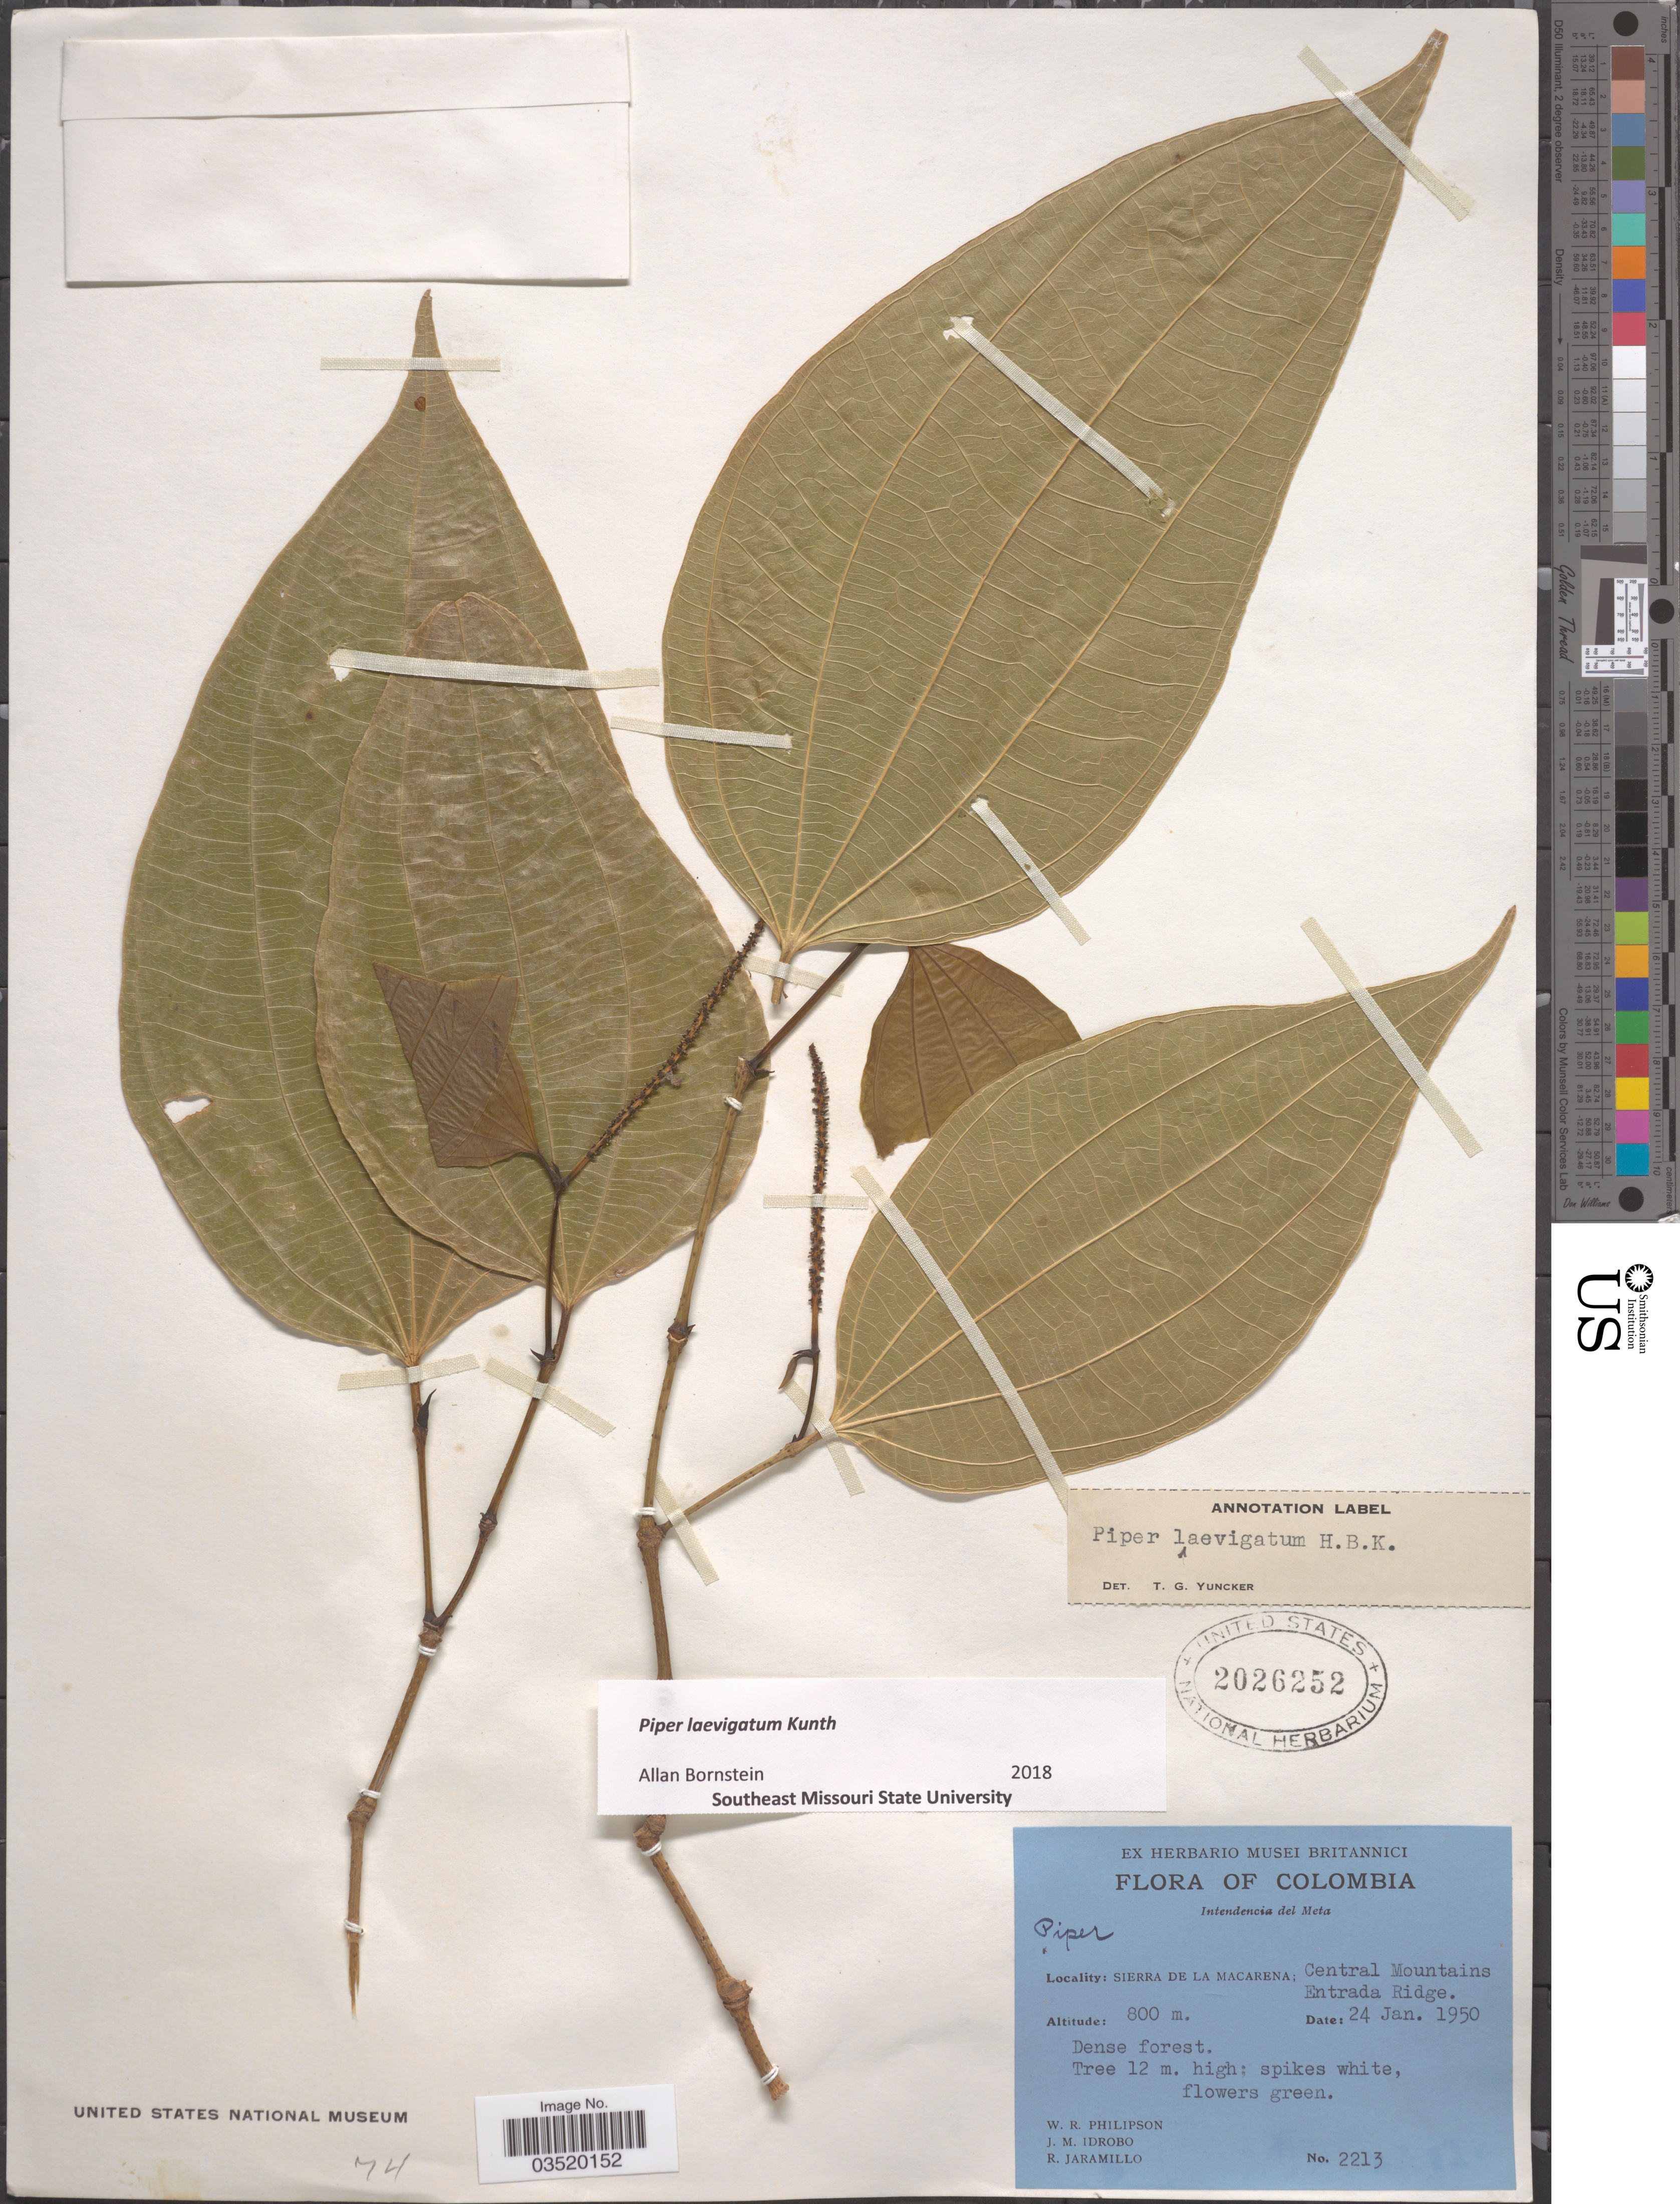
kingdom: Plantae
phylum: Tracheophyta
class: Magnoliopsida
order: Piperales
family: Piperaceae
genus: Piper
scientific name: Piper laevigatum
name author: Kunth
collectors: W. R. Philipson, J. M. Idrobo & R. Jaramillo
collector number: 2213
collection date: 1950-01-24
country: Colombia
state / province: Meta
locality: Intendencia del Meta. Sierra de La Macarena: Central Mountains. Entrada Ridge.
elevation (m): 800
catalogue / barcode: US 2026252